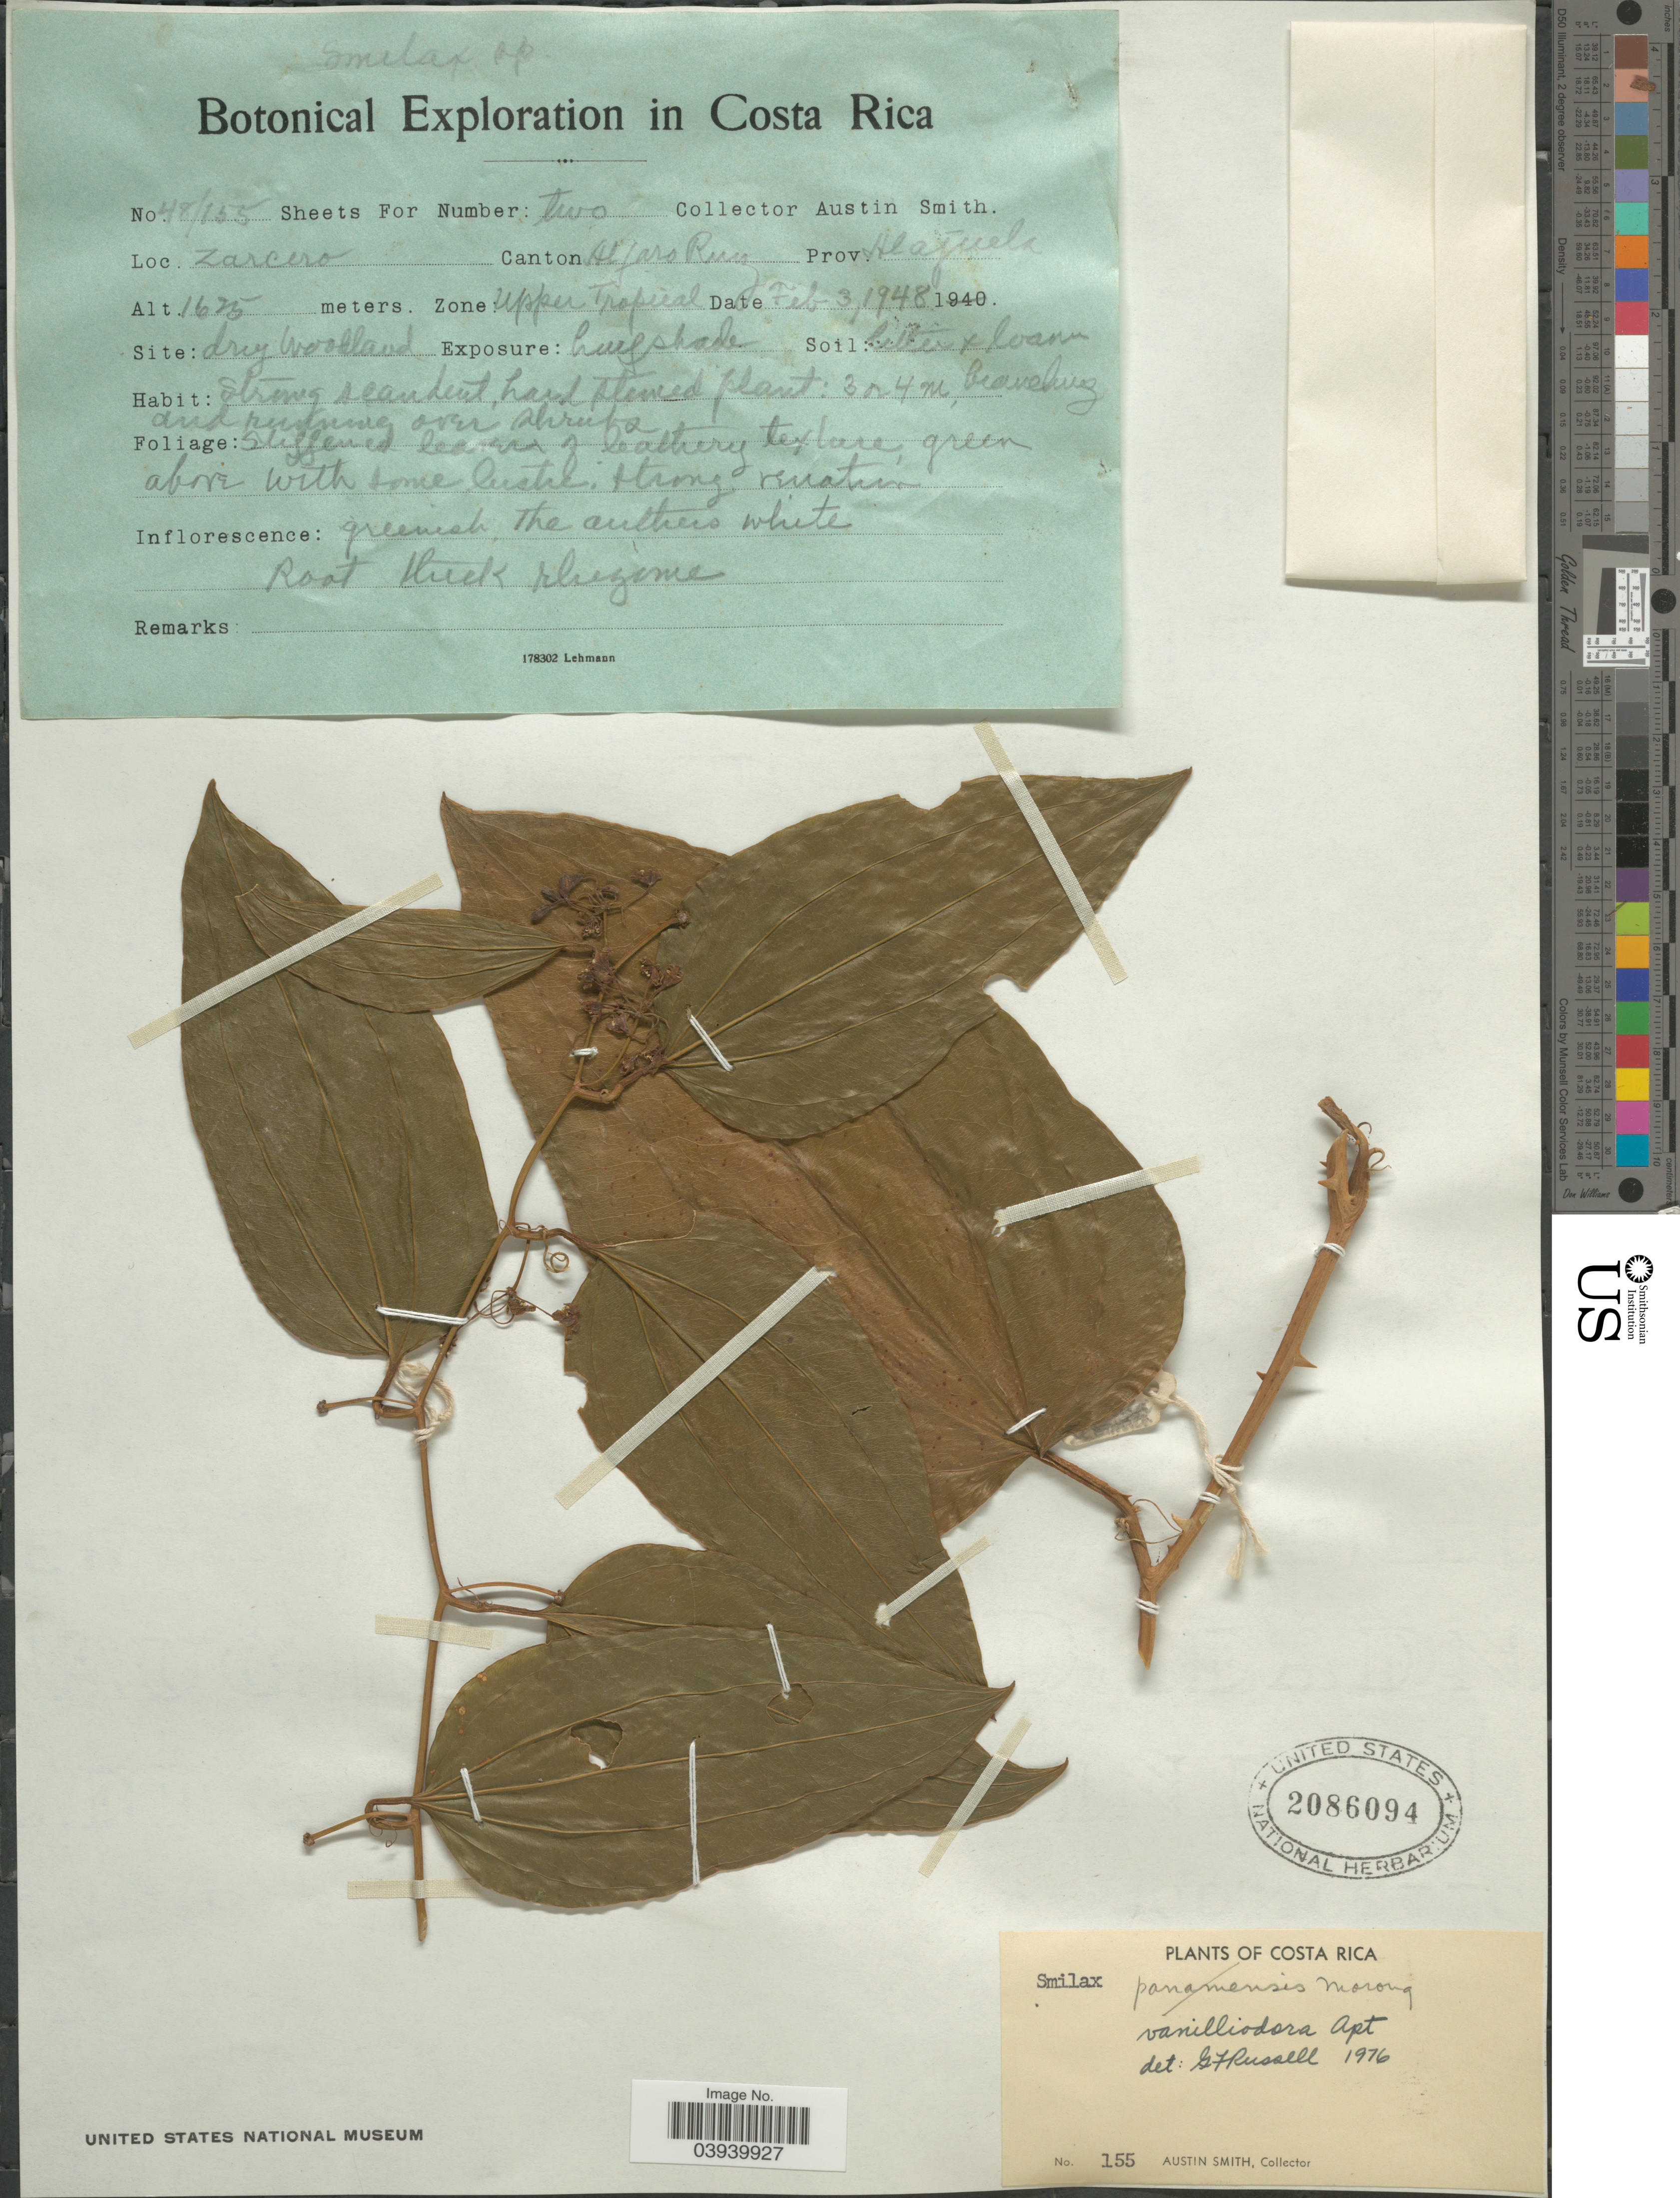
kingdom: Plantae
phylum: Tracheophyta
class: Liliopsida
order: Liliales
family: Smilacaceae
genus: Smilax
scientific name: Smilax vanilliodora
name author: F.W. Apt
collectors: Aust P. Smith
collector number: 48/155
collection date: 1948-02-03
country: Costa Rica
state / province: Alajuela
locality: Zarcero. Canton Alfaro Ruiz. Zone Upper Tropical.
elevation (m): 1625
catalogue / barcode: US 2086094